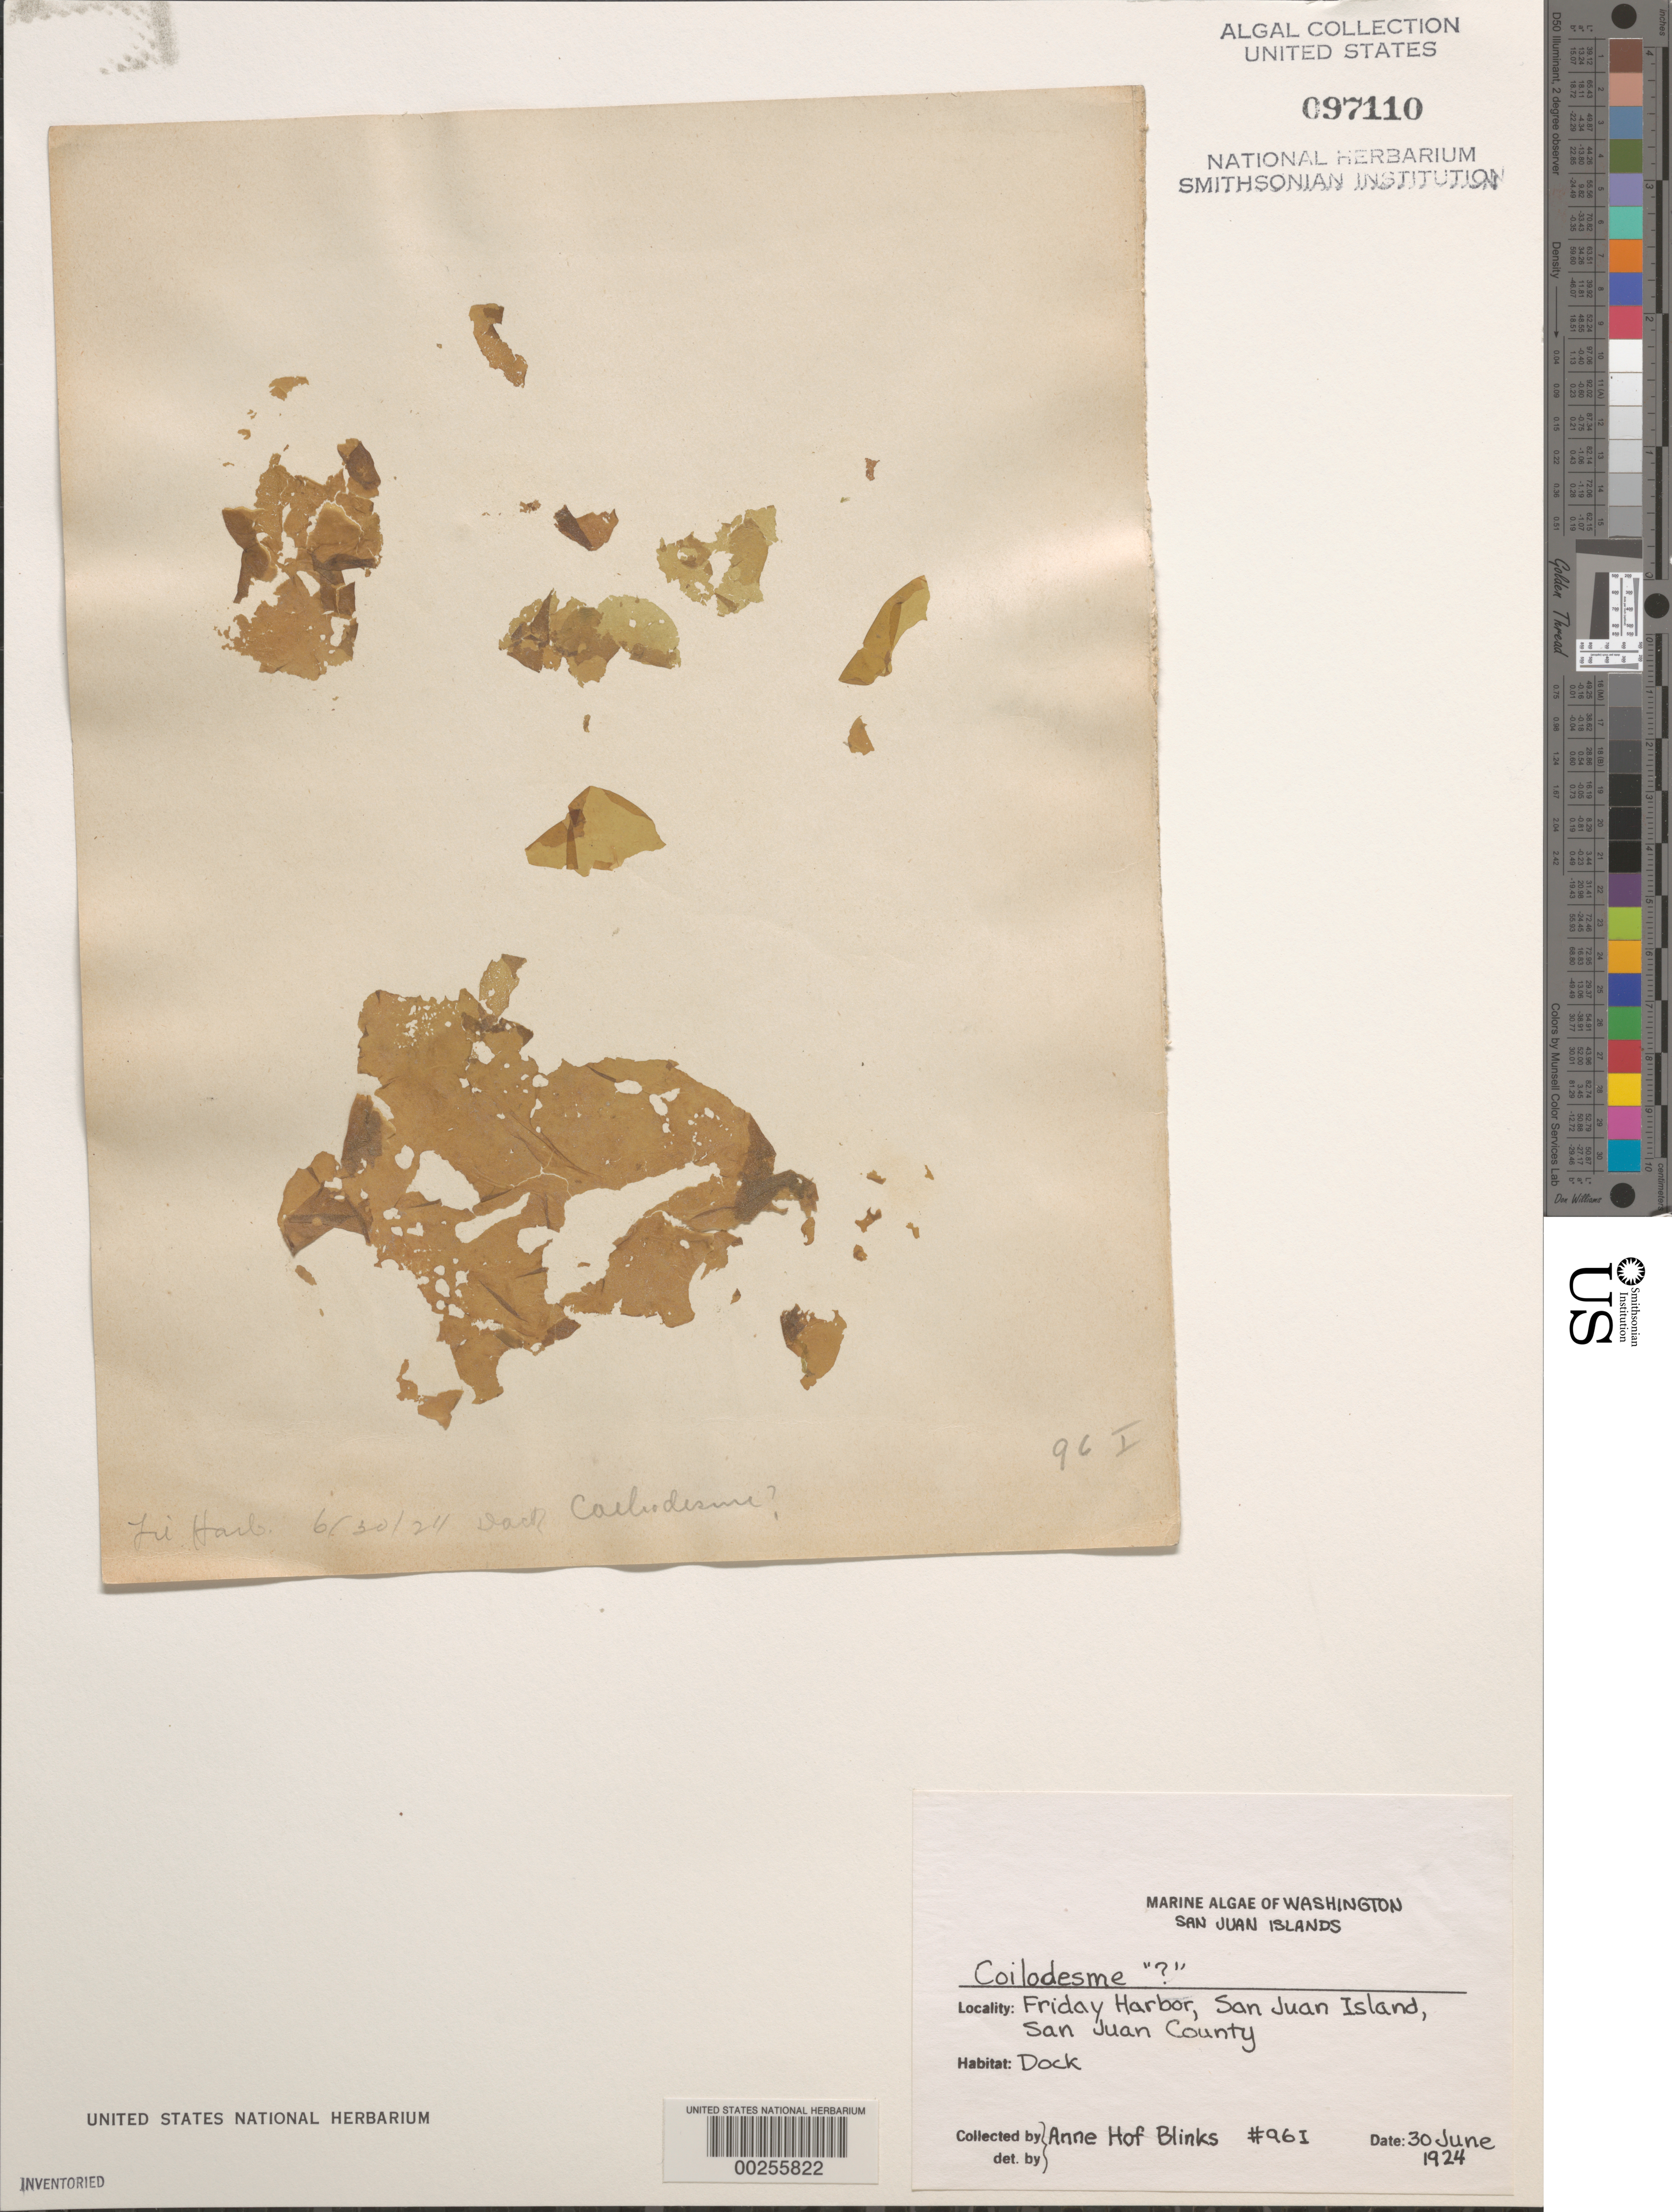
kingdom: Chromista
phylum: Ochrophyta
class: Phaeophyceae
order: Ectocarpales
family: Chordariaceae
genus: Coilodesme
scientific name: Coilodesme sp.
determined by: Blinks, Anne Hof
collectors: A. Blinks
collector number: AHB 96i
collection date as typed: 30 Jun 1924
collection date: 1924-06-30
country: United States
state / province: Washington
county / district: San Juan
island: San Juan Island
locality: Friday Harbor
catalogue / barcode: US 97110